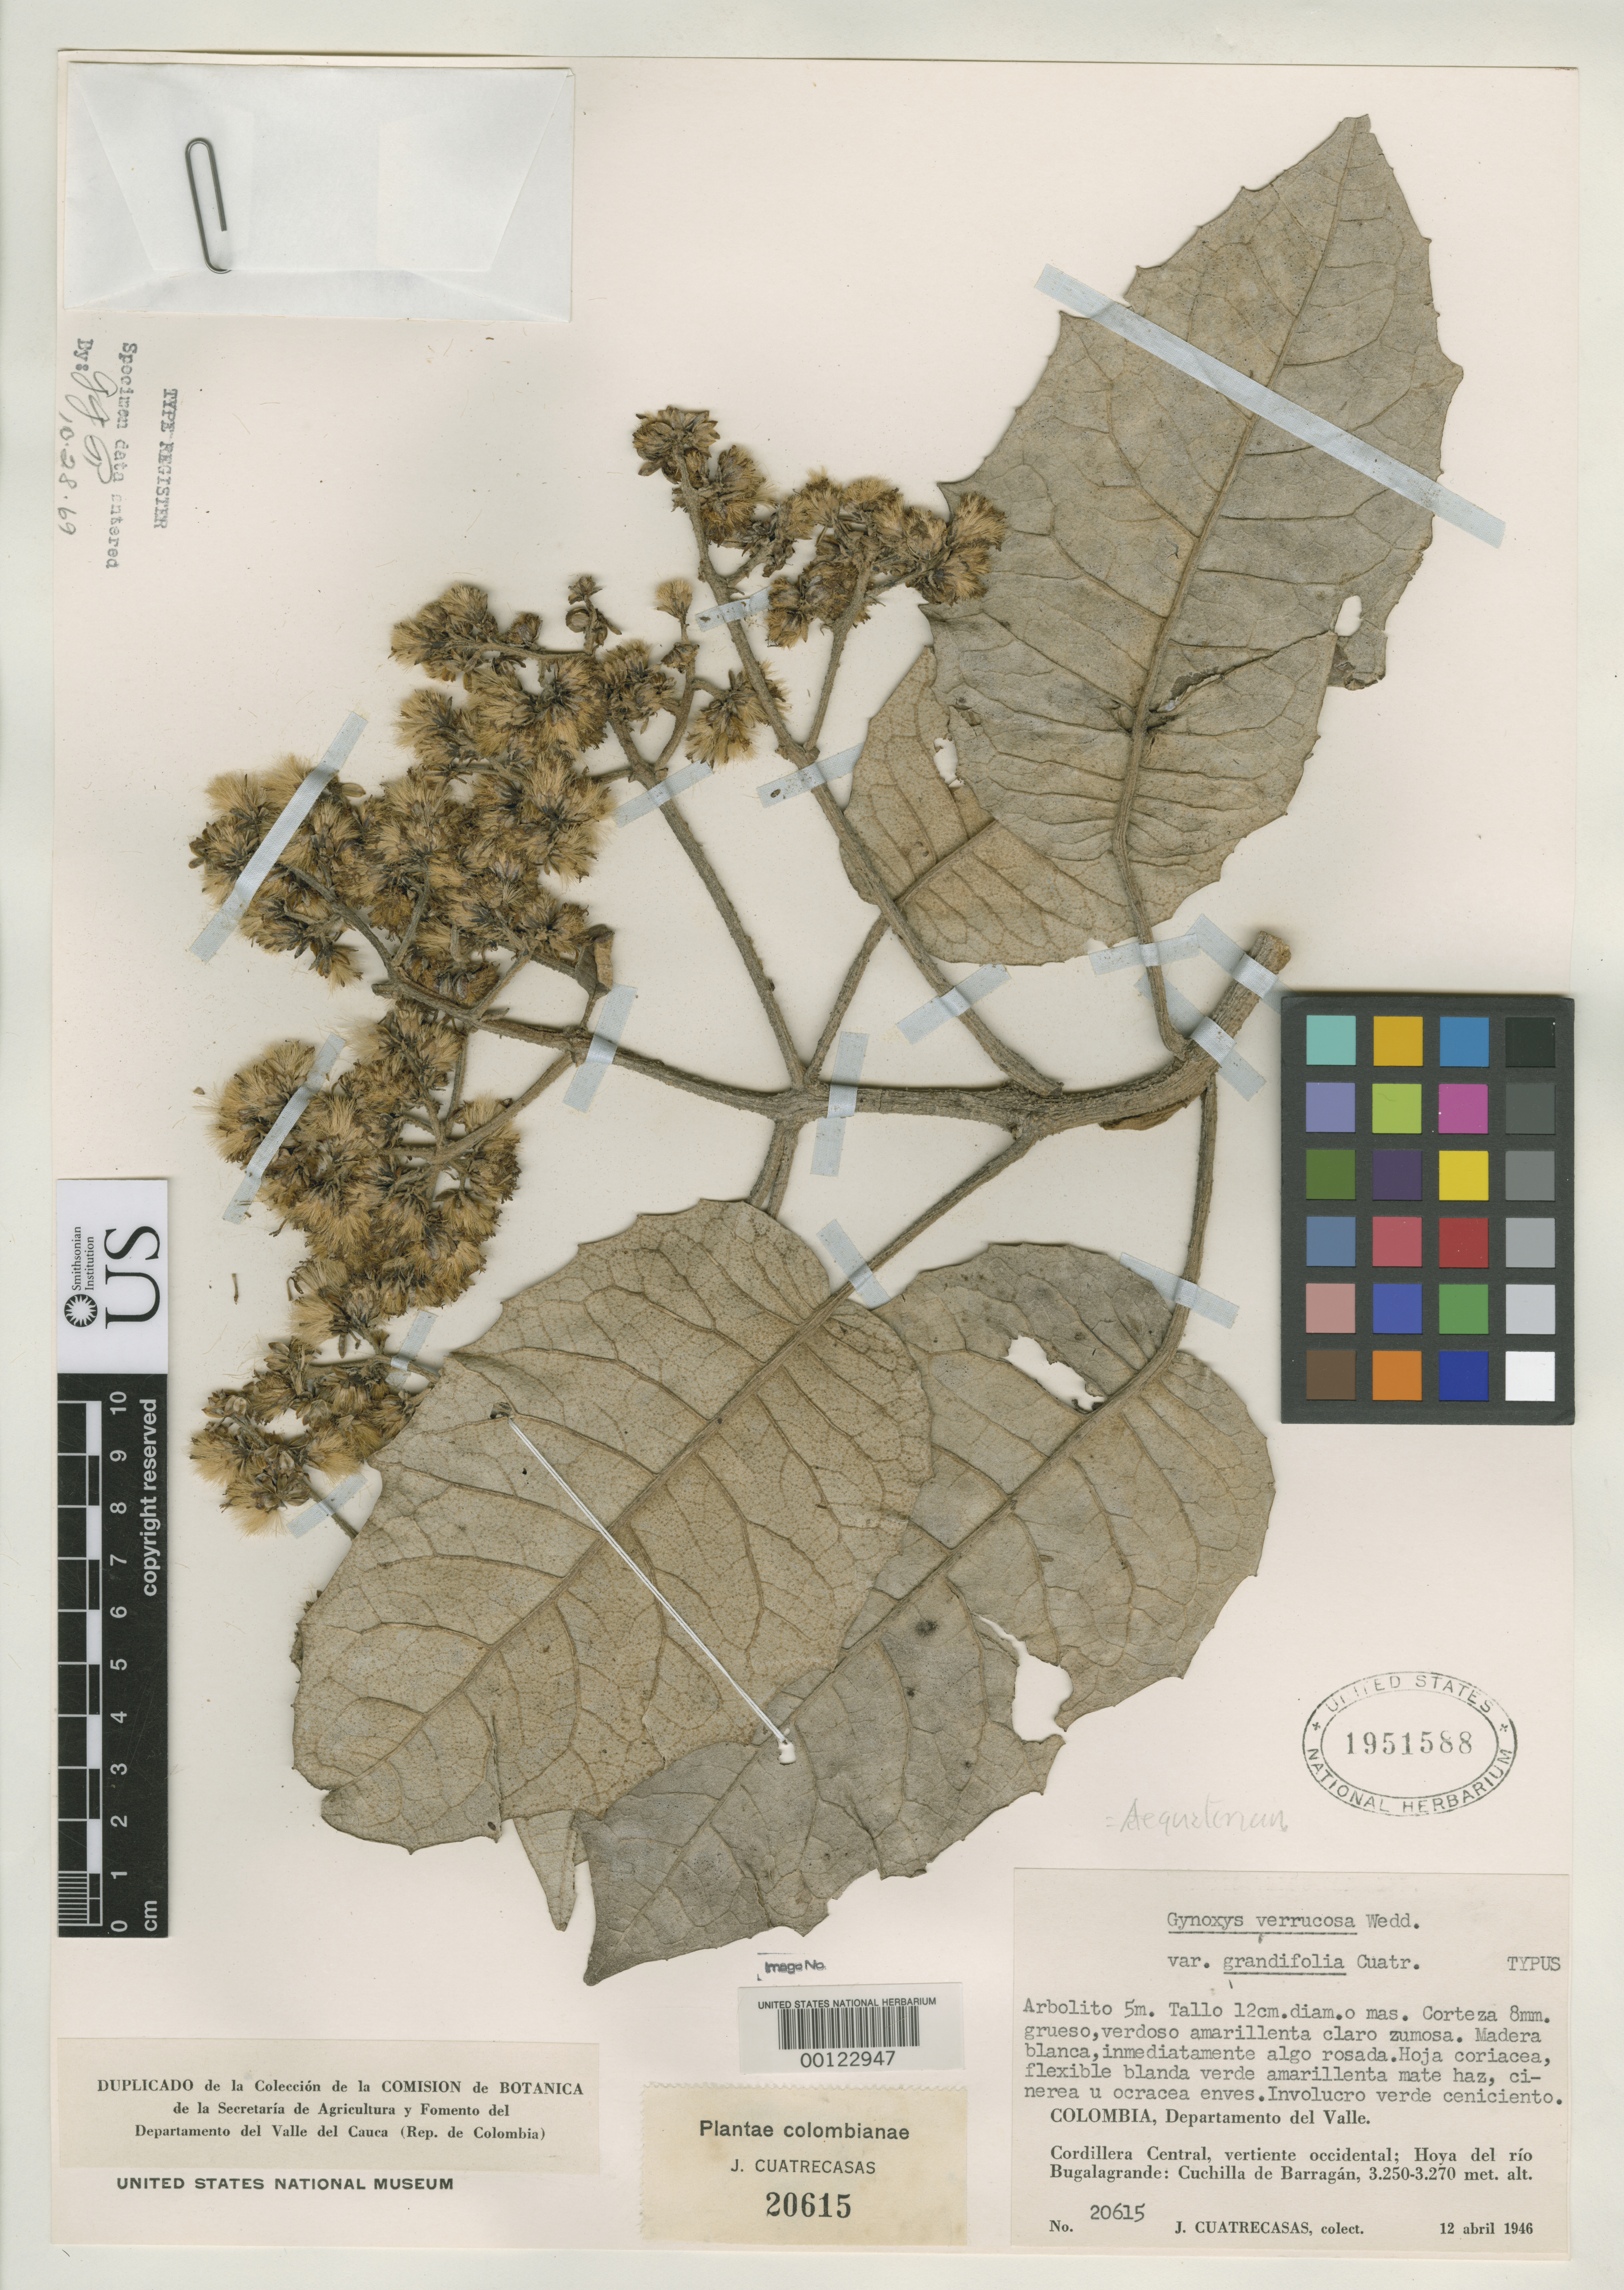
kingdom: Plantae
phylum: Tracheophyta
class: Magnoliopsida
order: Asterales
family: Asteraceae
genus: Gynoxys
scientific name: Gynoxys verrucosa var. grandifolia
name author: Cuatrec.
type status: Isotype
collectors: J. Cuatrecasas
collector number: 20615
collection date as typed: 12 Apr 1946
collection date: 1946-04-12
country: Colombia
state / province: Valle del Cauca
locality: Hoya del Rio Bugla Grande, Cuchilla de Barragan, Cordillera Central.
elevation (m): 3250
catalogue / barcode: US 1951588